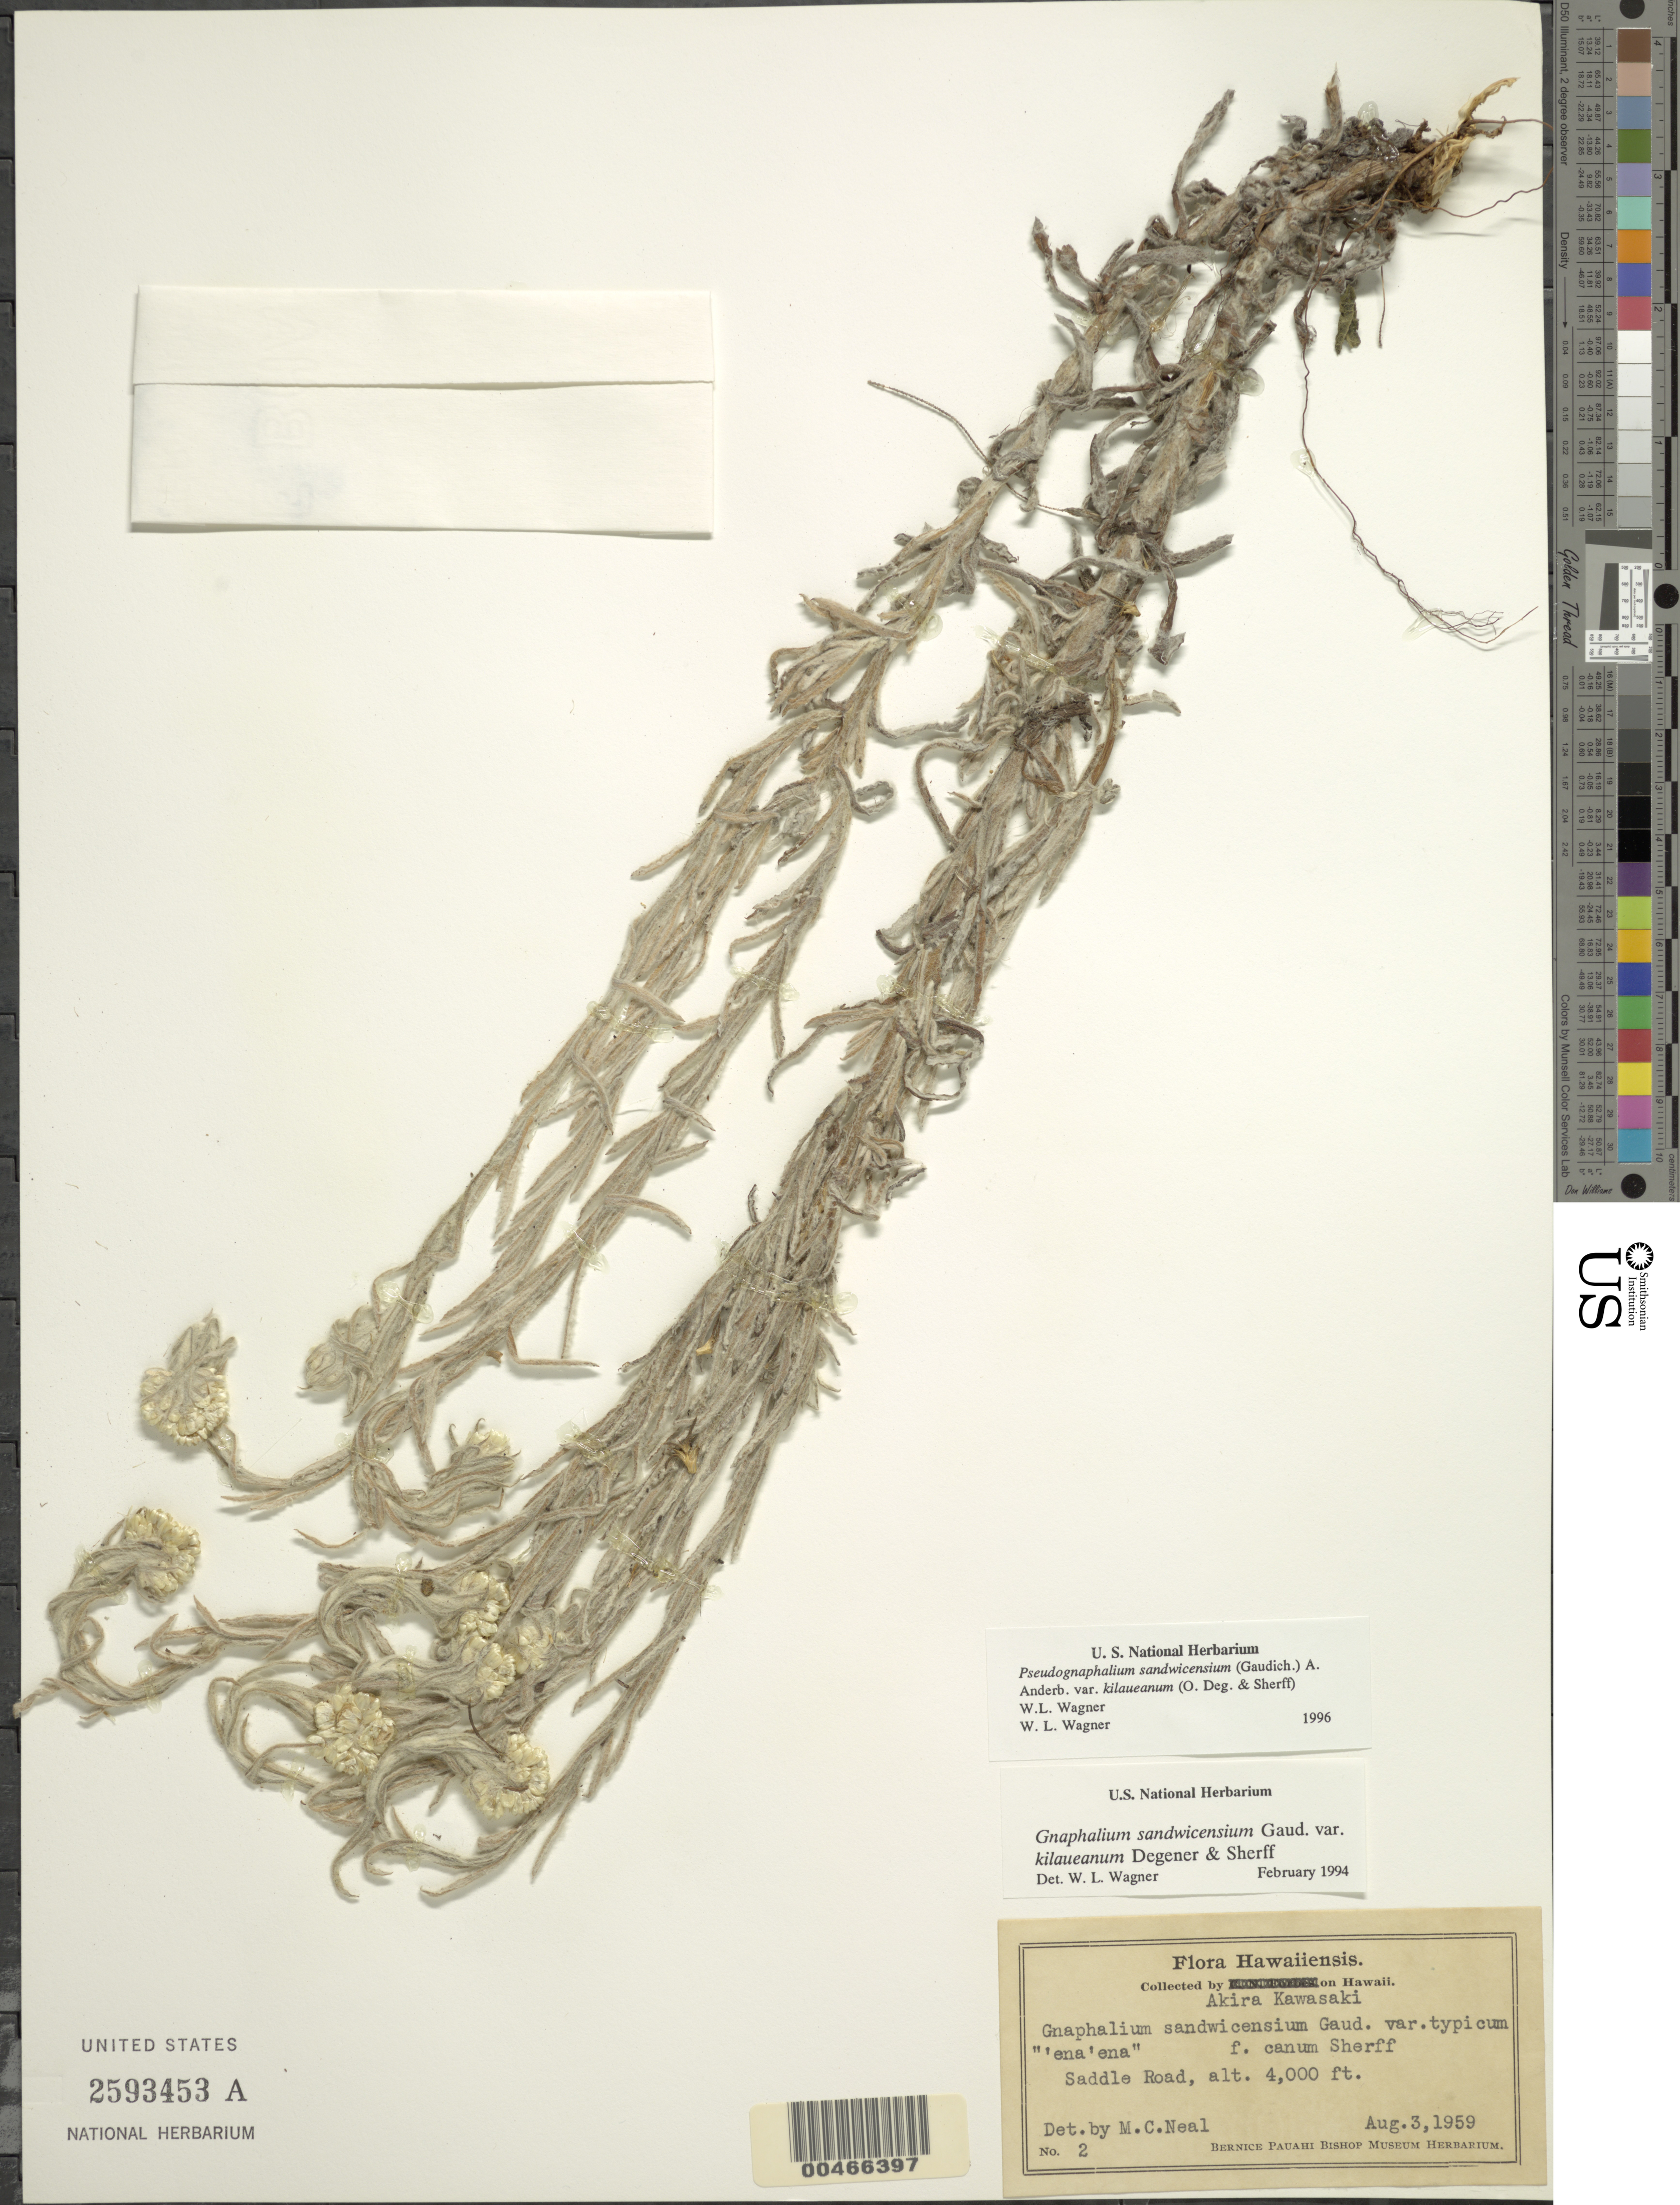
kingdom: Plantae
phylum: Tracheophyta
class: Magnoliopsida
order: Asterales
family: Asteraceae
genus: Pseudognaphalium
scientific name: Pseudognaphalium sandwicensium var. kilaueanum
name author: (O. Deg. & Sherff) W.L. Wagner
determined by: Wagner, W. L., (BOT), Smithsonian Institution - National Museum of Natural History (UNITED STATES)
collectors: A. Kawasaki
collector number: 2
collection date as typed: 3 Aug 1959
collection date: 1959-08-03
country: United States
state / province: Hawaii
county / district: Hawaii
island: Hawaii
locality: Saddle Road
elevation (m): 1219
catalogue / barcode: US 2593453A